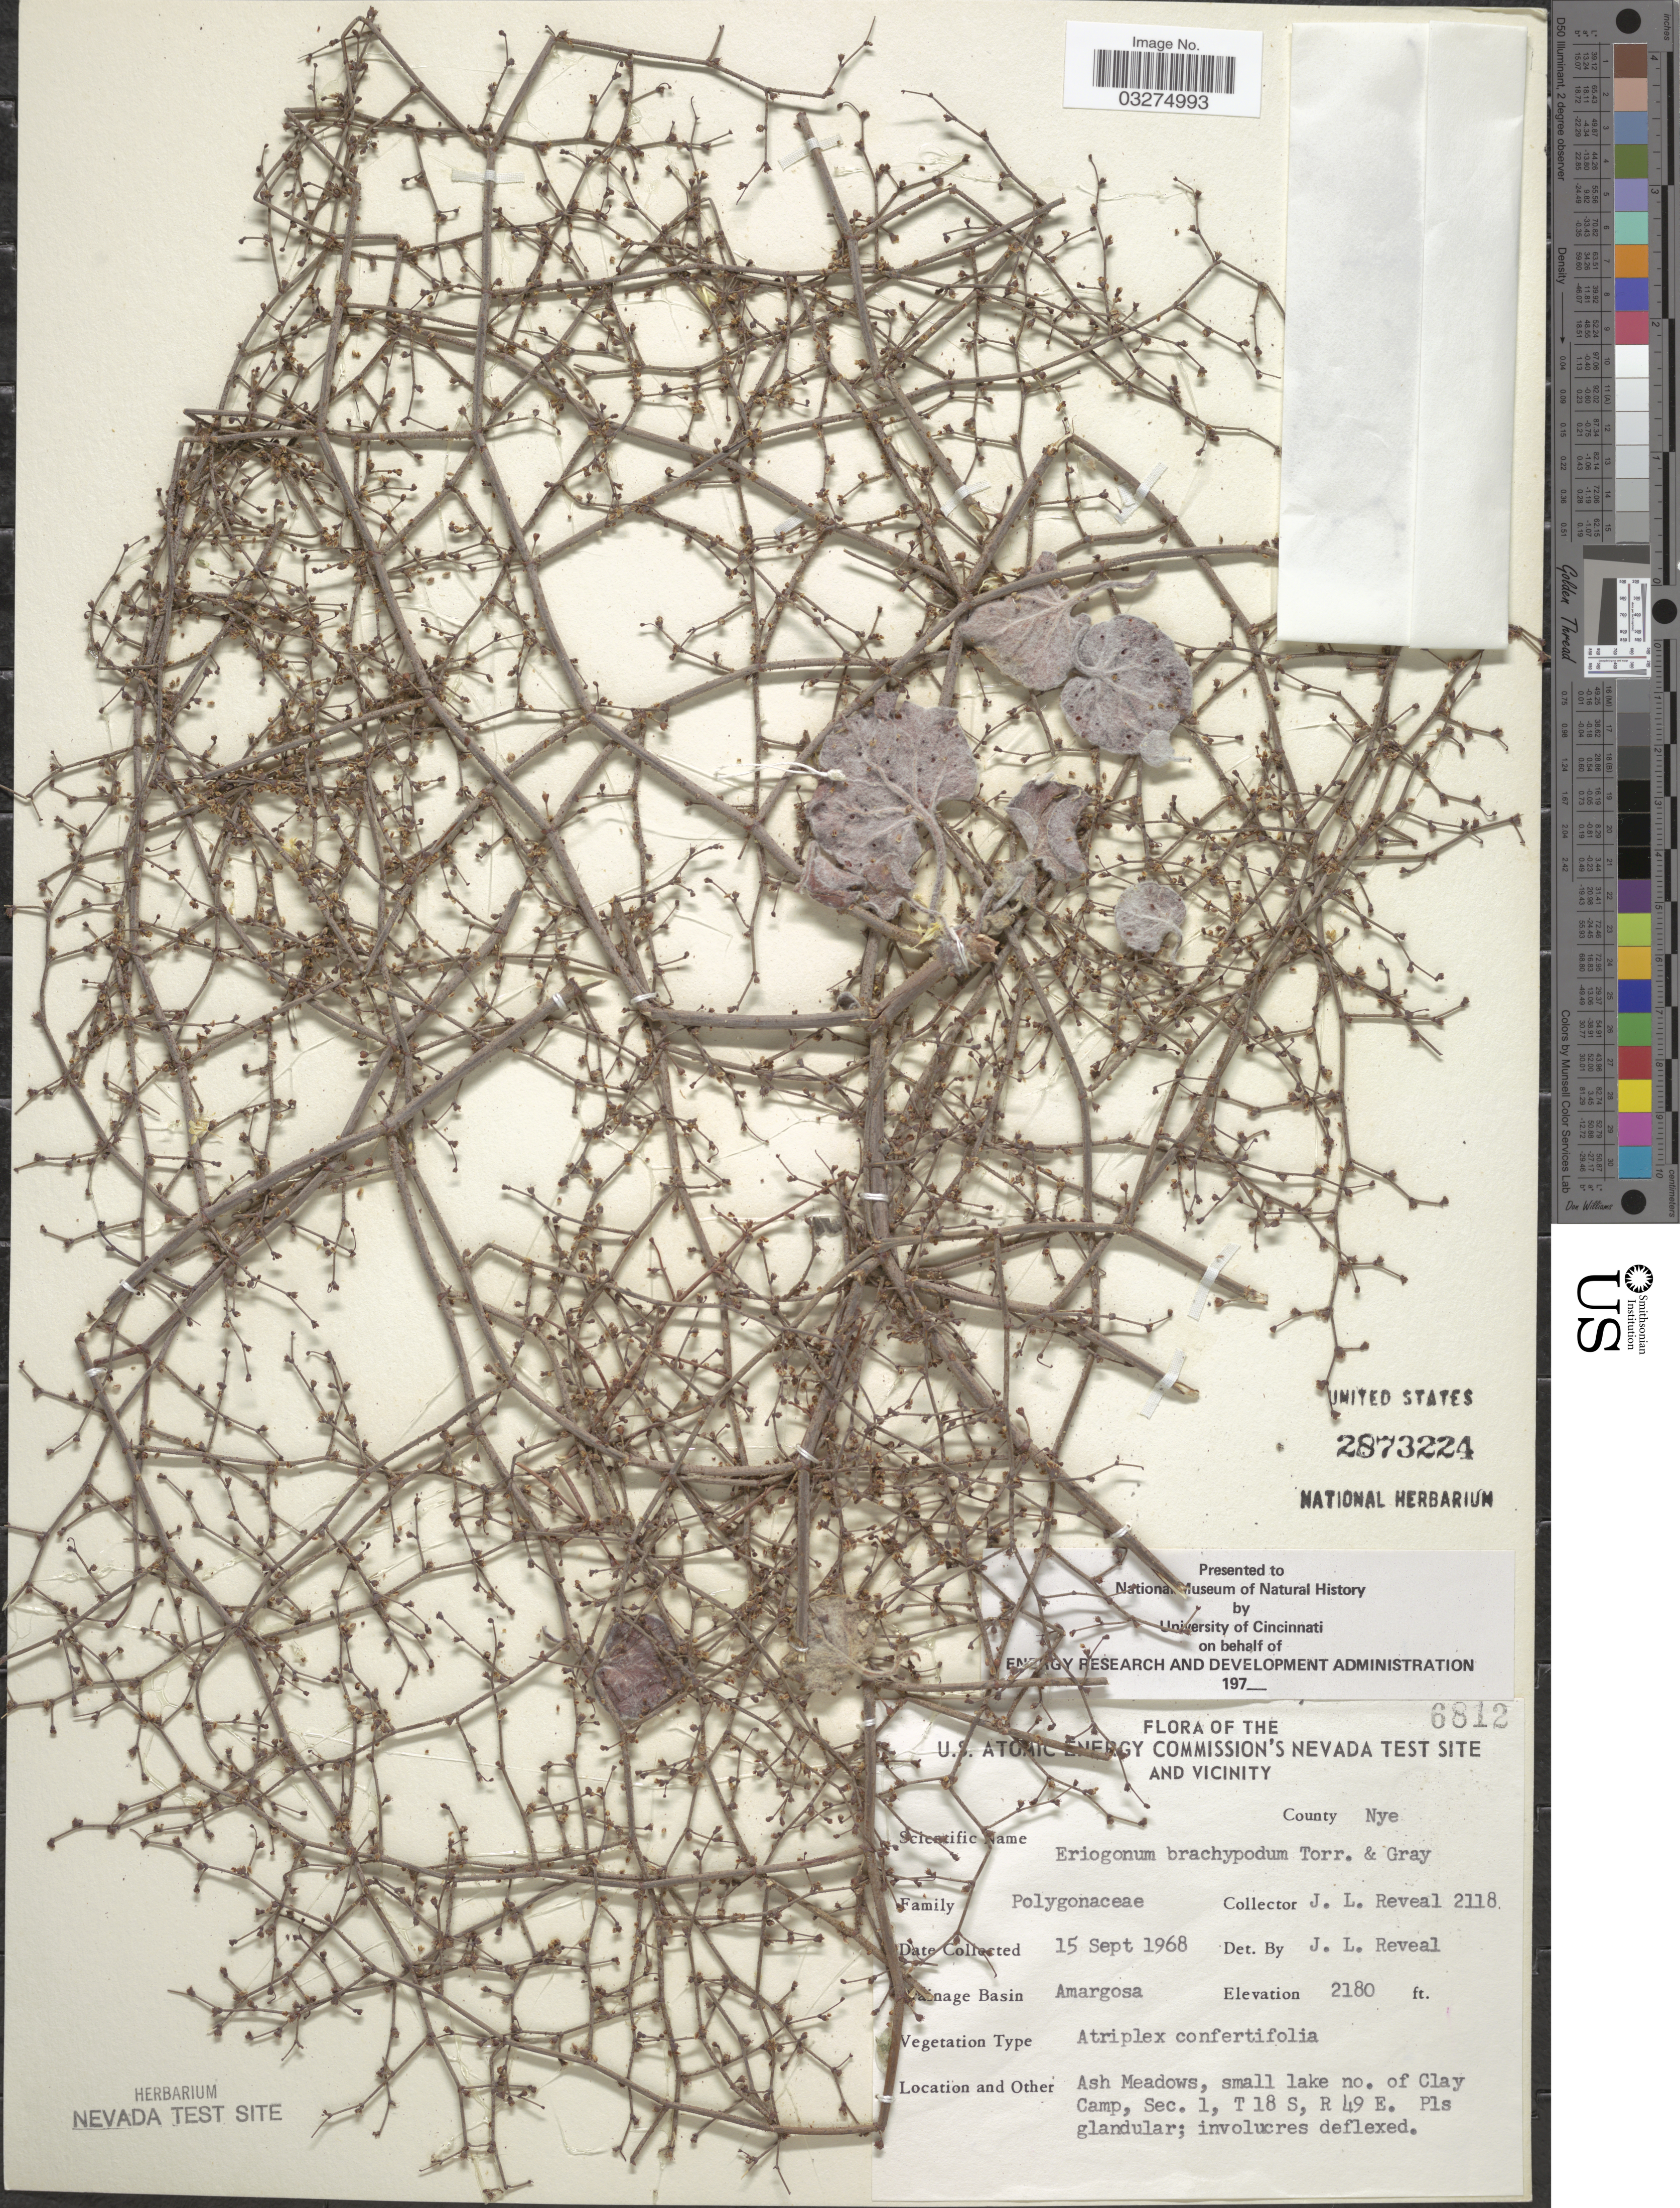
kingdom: Plantae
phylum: Tracheophyta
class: Magnoliopsida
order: Caryophyllales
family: Polygonaceae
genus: Eriogonum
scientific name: Eriogonum brachypodum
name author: Torr. & A. Gray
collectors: J. L. Reveal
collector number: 6812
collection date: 1968-09-15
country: United States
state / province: Nevada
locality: U. S. Atomic Energy Commission's Nevada Test Site and Vicinity. County Nye. Drainage Basin Amargosa. Ash Meadows, small lake no. of Clay Camp, Sec. 1, T18S, R49E.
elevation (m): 664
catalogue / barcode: US 2873224